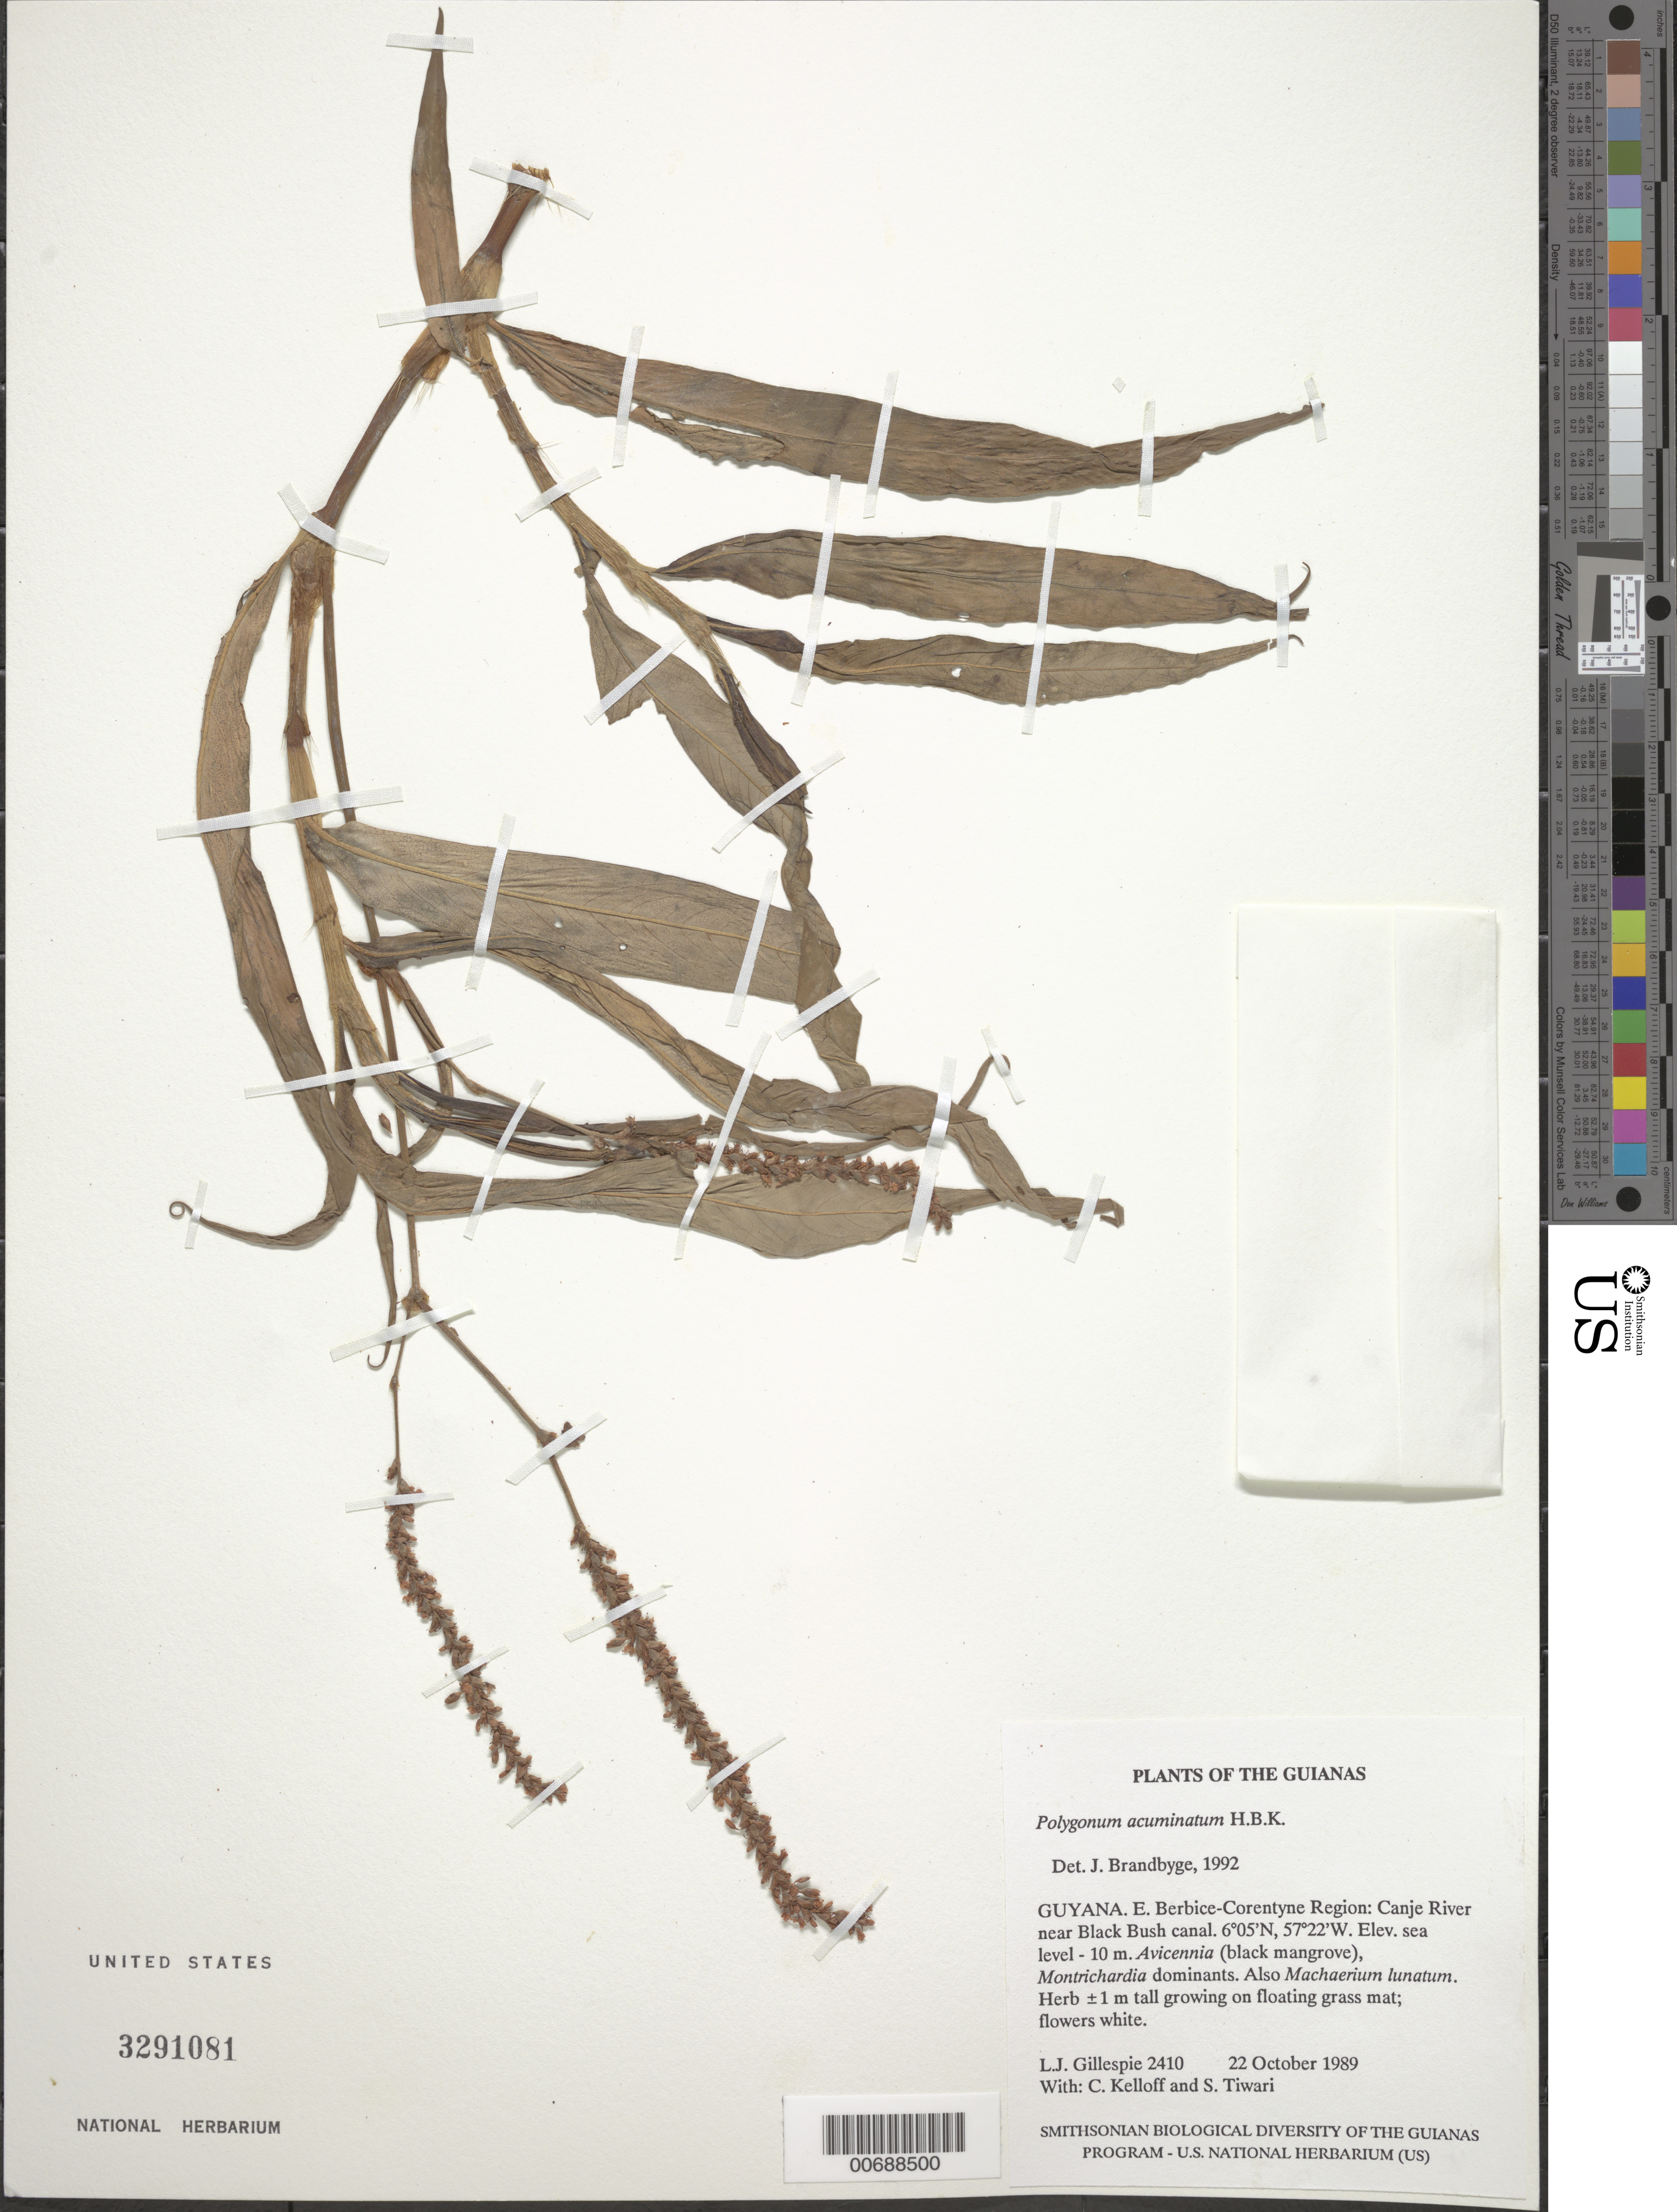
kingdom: Plantae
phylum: Tracheophyta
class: Magnoliopsida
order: Caryophyllales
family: Polygonaceae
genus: Polygonum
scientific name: Polygonum acuminatum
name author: Kunth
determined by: Brandbyge, J.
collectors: L. J. Gillespie, C. L. Kelloff & S. Tiwari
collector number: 2410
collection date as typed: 27 October 1989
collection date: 1989-10-27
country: Guyana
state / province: E. Berbice-Corentyne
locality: Canje River near Black Bush canal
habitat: Avicennia (black mangrove), Montrichardia dominants. Also Machaerium lunatum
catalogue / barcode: US 3291081